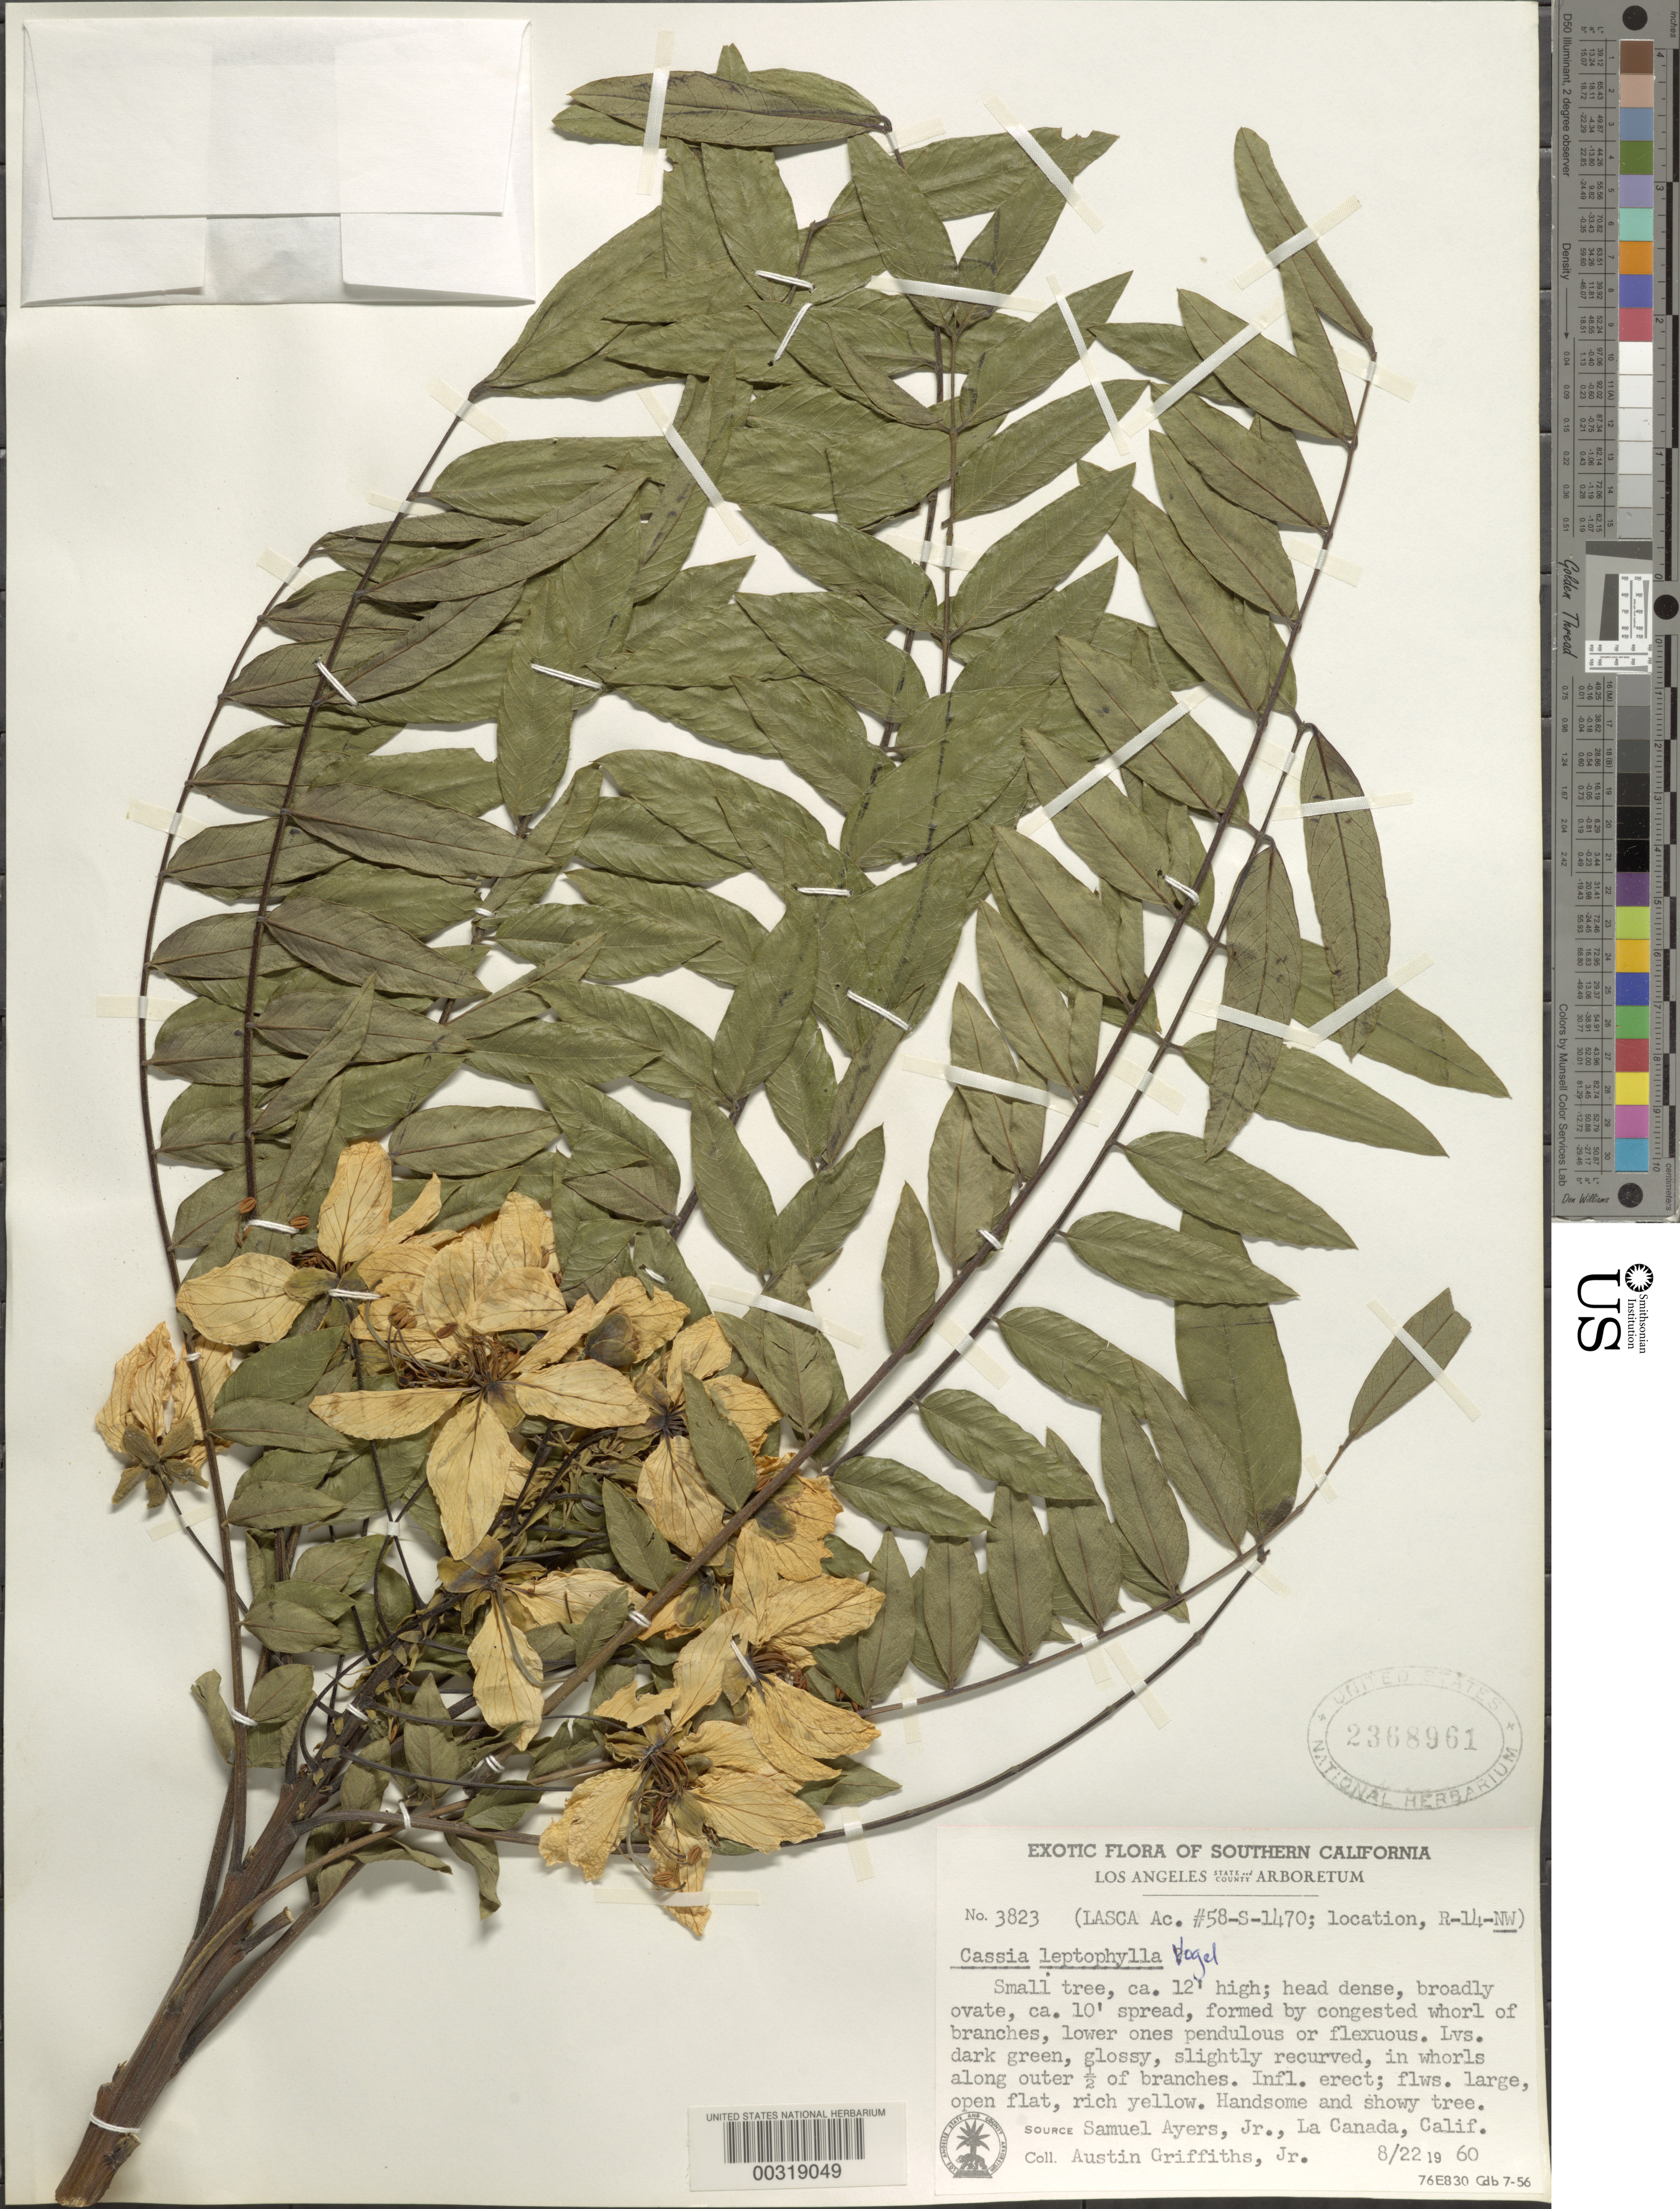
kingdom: Plantae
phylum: Tracheophyta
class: Magnoliopsida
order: Fabales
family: Fabaceae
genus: Cassia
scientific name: Cassia leptophylla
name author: Vogel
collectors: J. N. Rose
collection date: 1969-09-27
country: United States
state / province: Florida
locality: Coconut Grove, former home of David Fairchild, the Kampong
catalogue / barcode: US 2368961